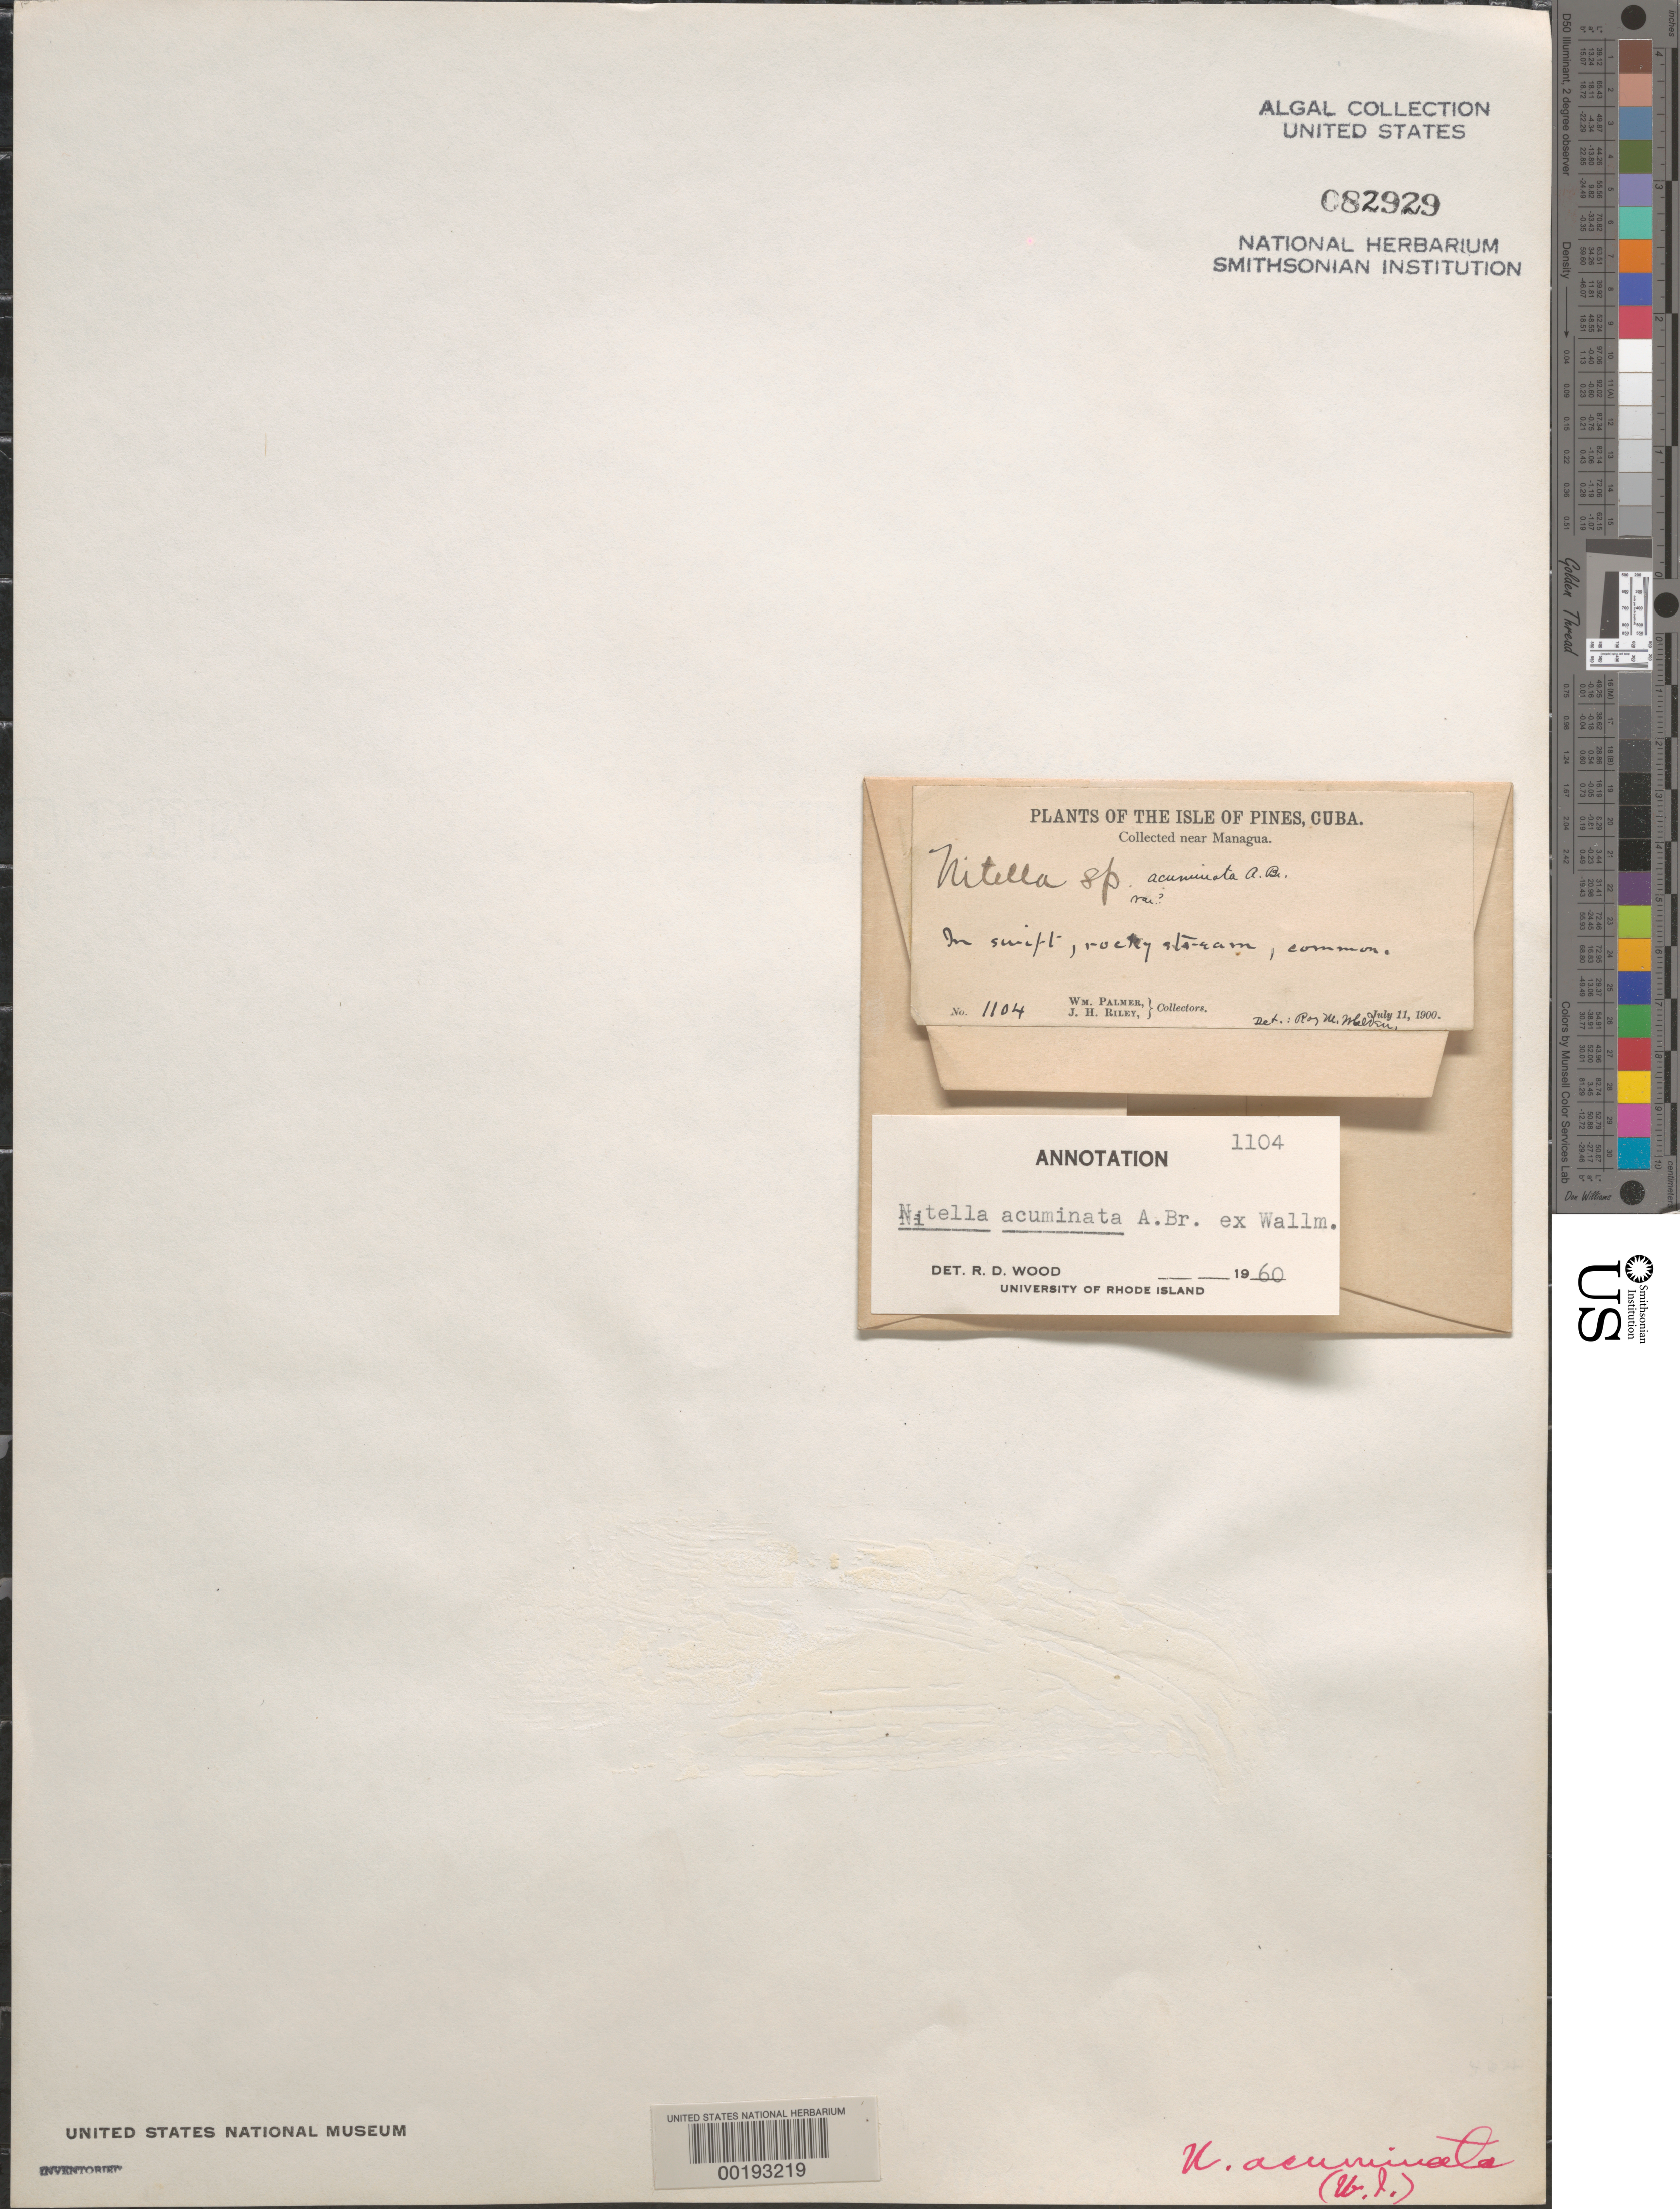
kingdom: Plantae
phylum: Charophyta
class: Charophyceae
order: Charales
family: Characeae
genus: Nitella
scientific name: Nitella acuminata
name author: A. Braun ex Wallm.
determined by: Wood, R. D.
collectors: W. Palmer & J. H. Riley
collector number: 1104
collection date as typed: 11 Jul 1900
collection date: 1900-07-11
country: Cuba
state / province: Isla de La Juventud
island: Isle of Youth (Isle of Pines)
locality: Near Managua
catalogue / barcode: US 82929